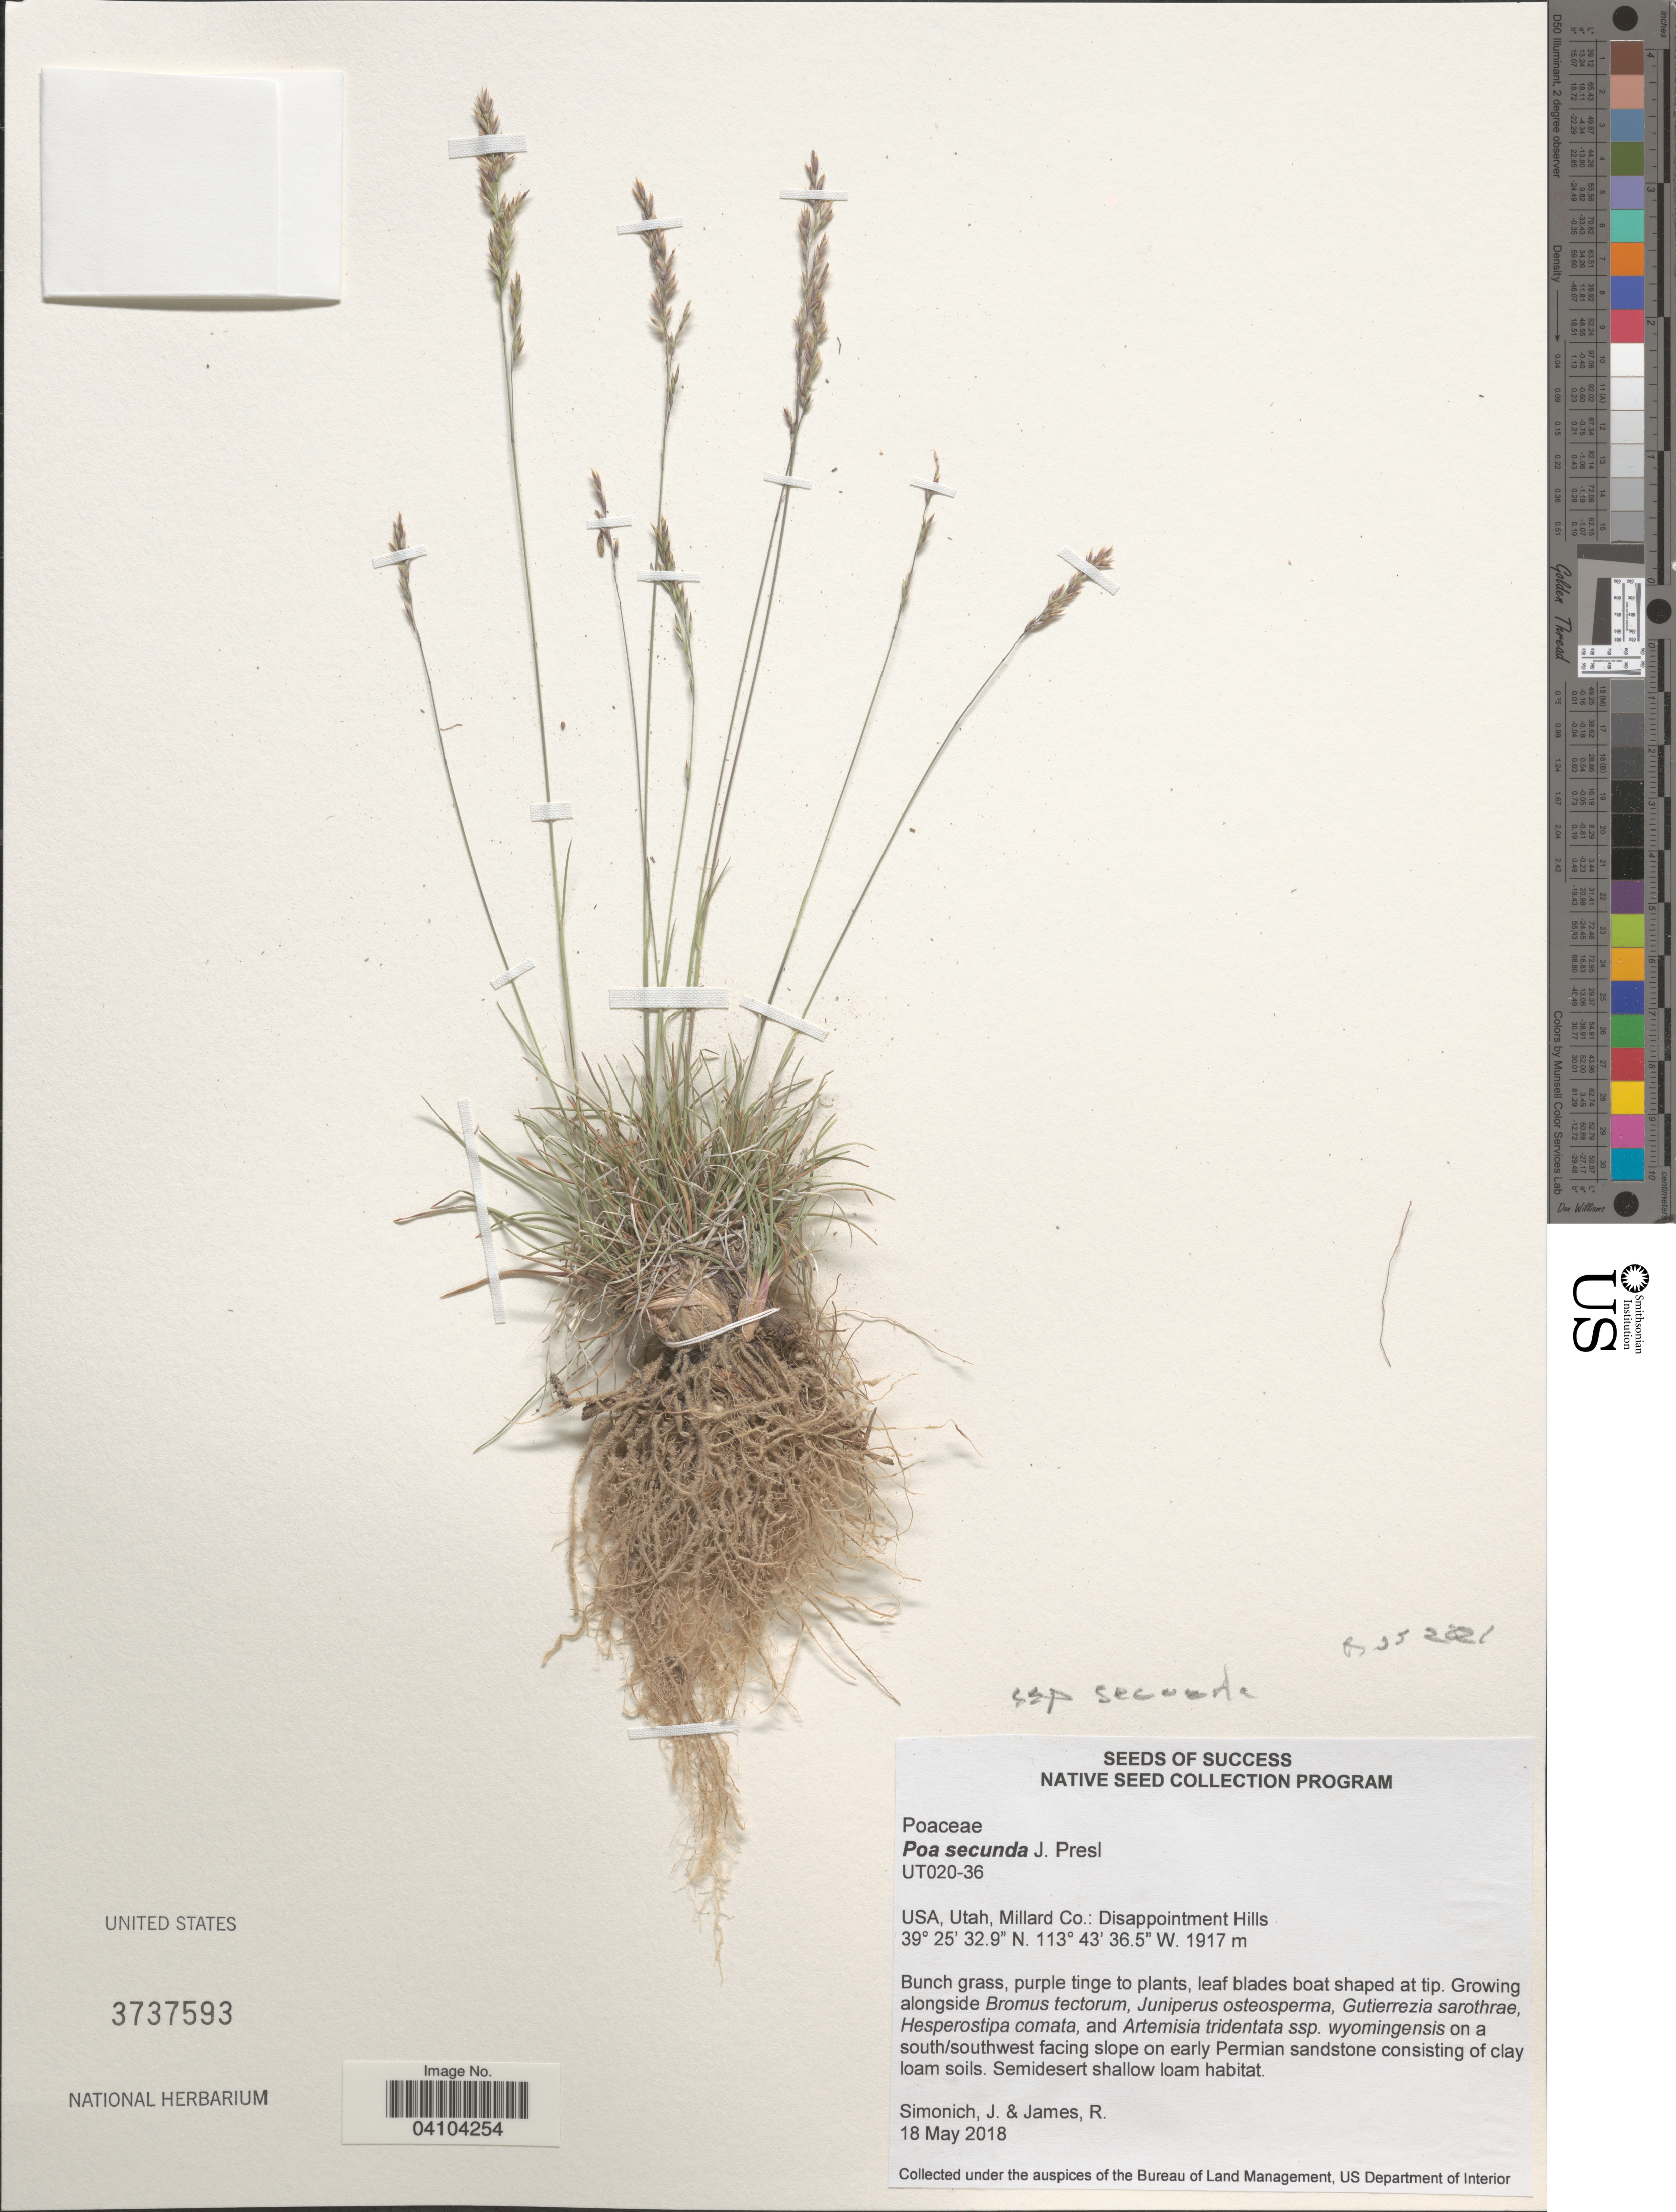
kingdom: Plantae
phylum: Tracheophyta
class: Liliopsida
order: Poales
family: Poaceae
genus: Poa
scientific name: Poa secunda subsp. secunda var. secunda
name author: J. Presl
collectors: J. Simonich & R. James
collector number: UT020-36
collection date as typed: Transcribed d/m/y: 18/5/2018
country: United States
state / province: Utah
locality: Millard Co.: Disappointment Hills.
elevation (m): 1917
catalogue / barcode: US 3737593